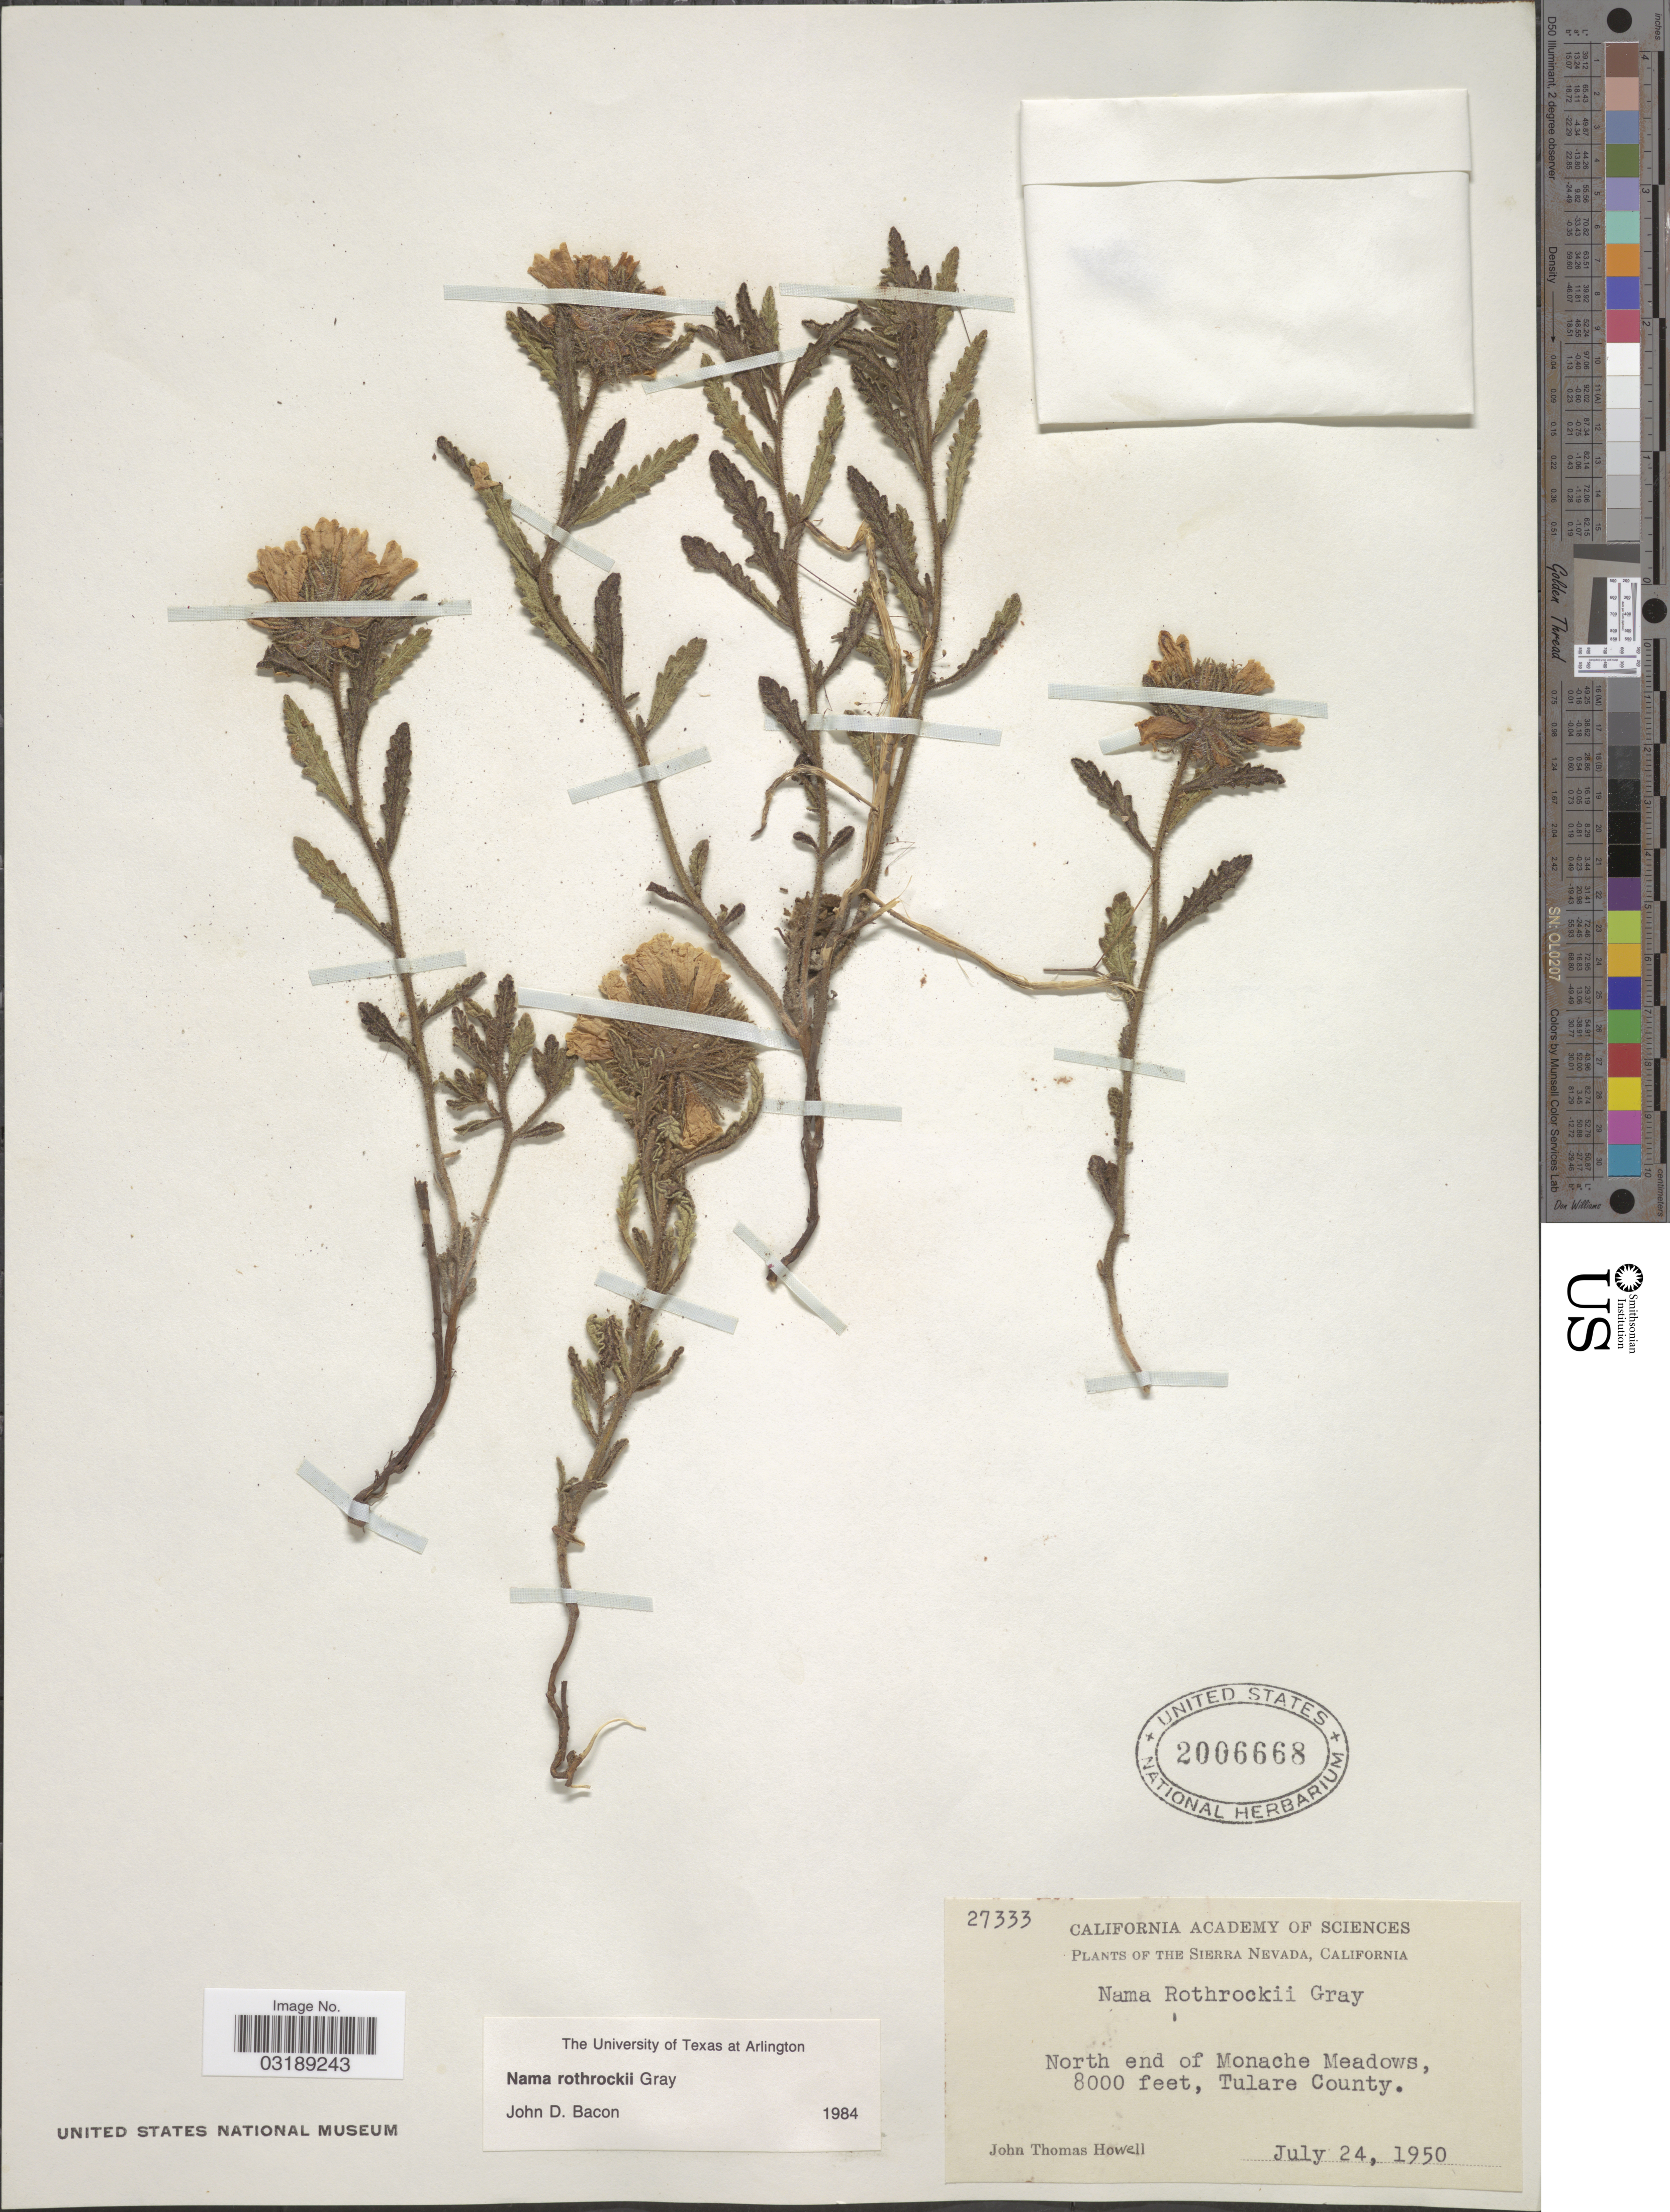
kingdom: Plantae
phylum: Tracheophyta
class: Magnoliopsida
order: Boraginales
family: Namaceae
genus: Nama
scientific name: Nama rothrockii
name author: A. Gray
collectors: J. T. Howell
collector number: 27333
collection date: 1950-07-24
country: United States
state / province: California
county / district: Tulare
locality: The Sierra Nevada, California, North end of Monache Meadows, Tulare County.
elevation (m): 2438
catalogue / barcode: US 2006668